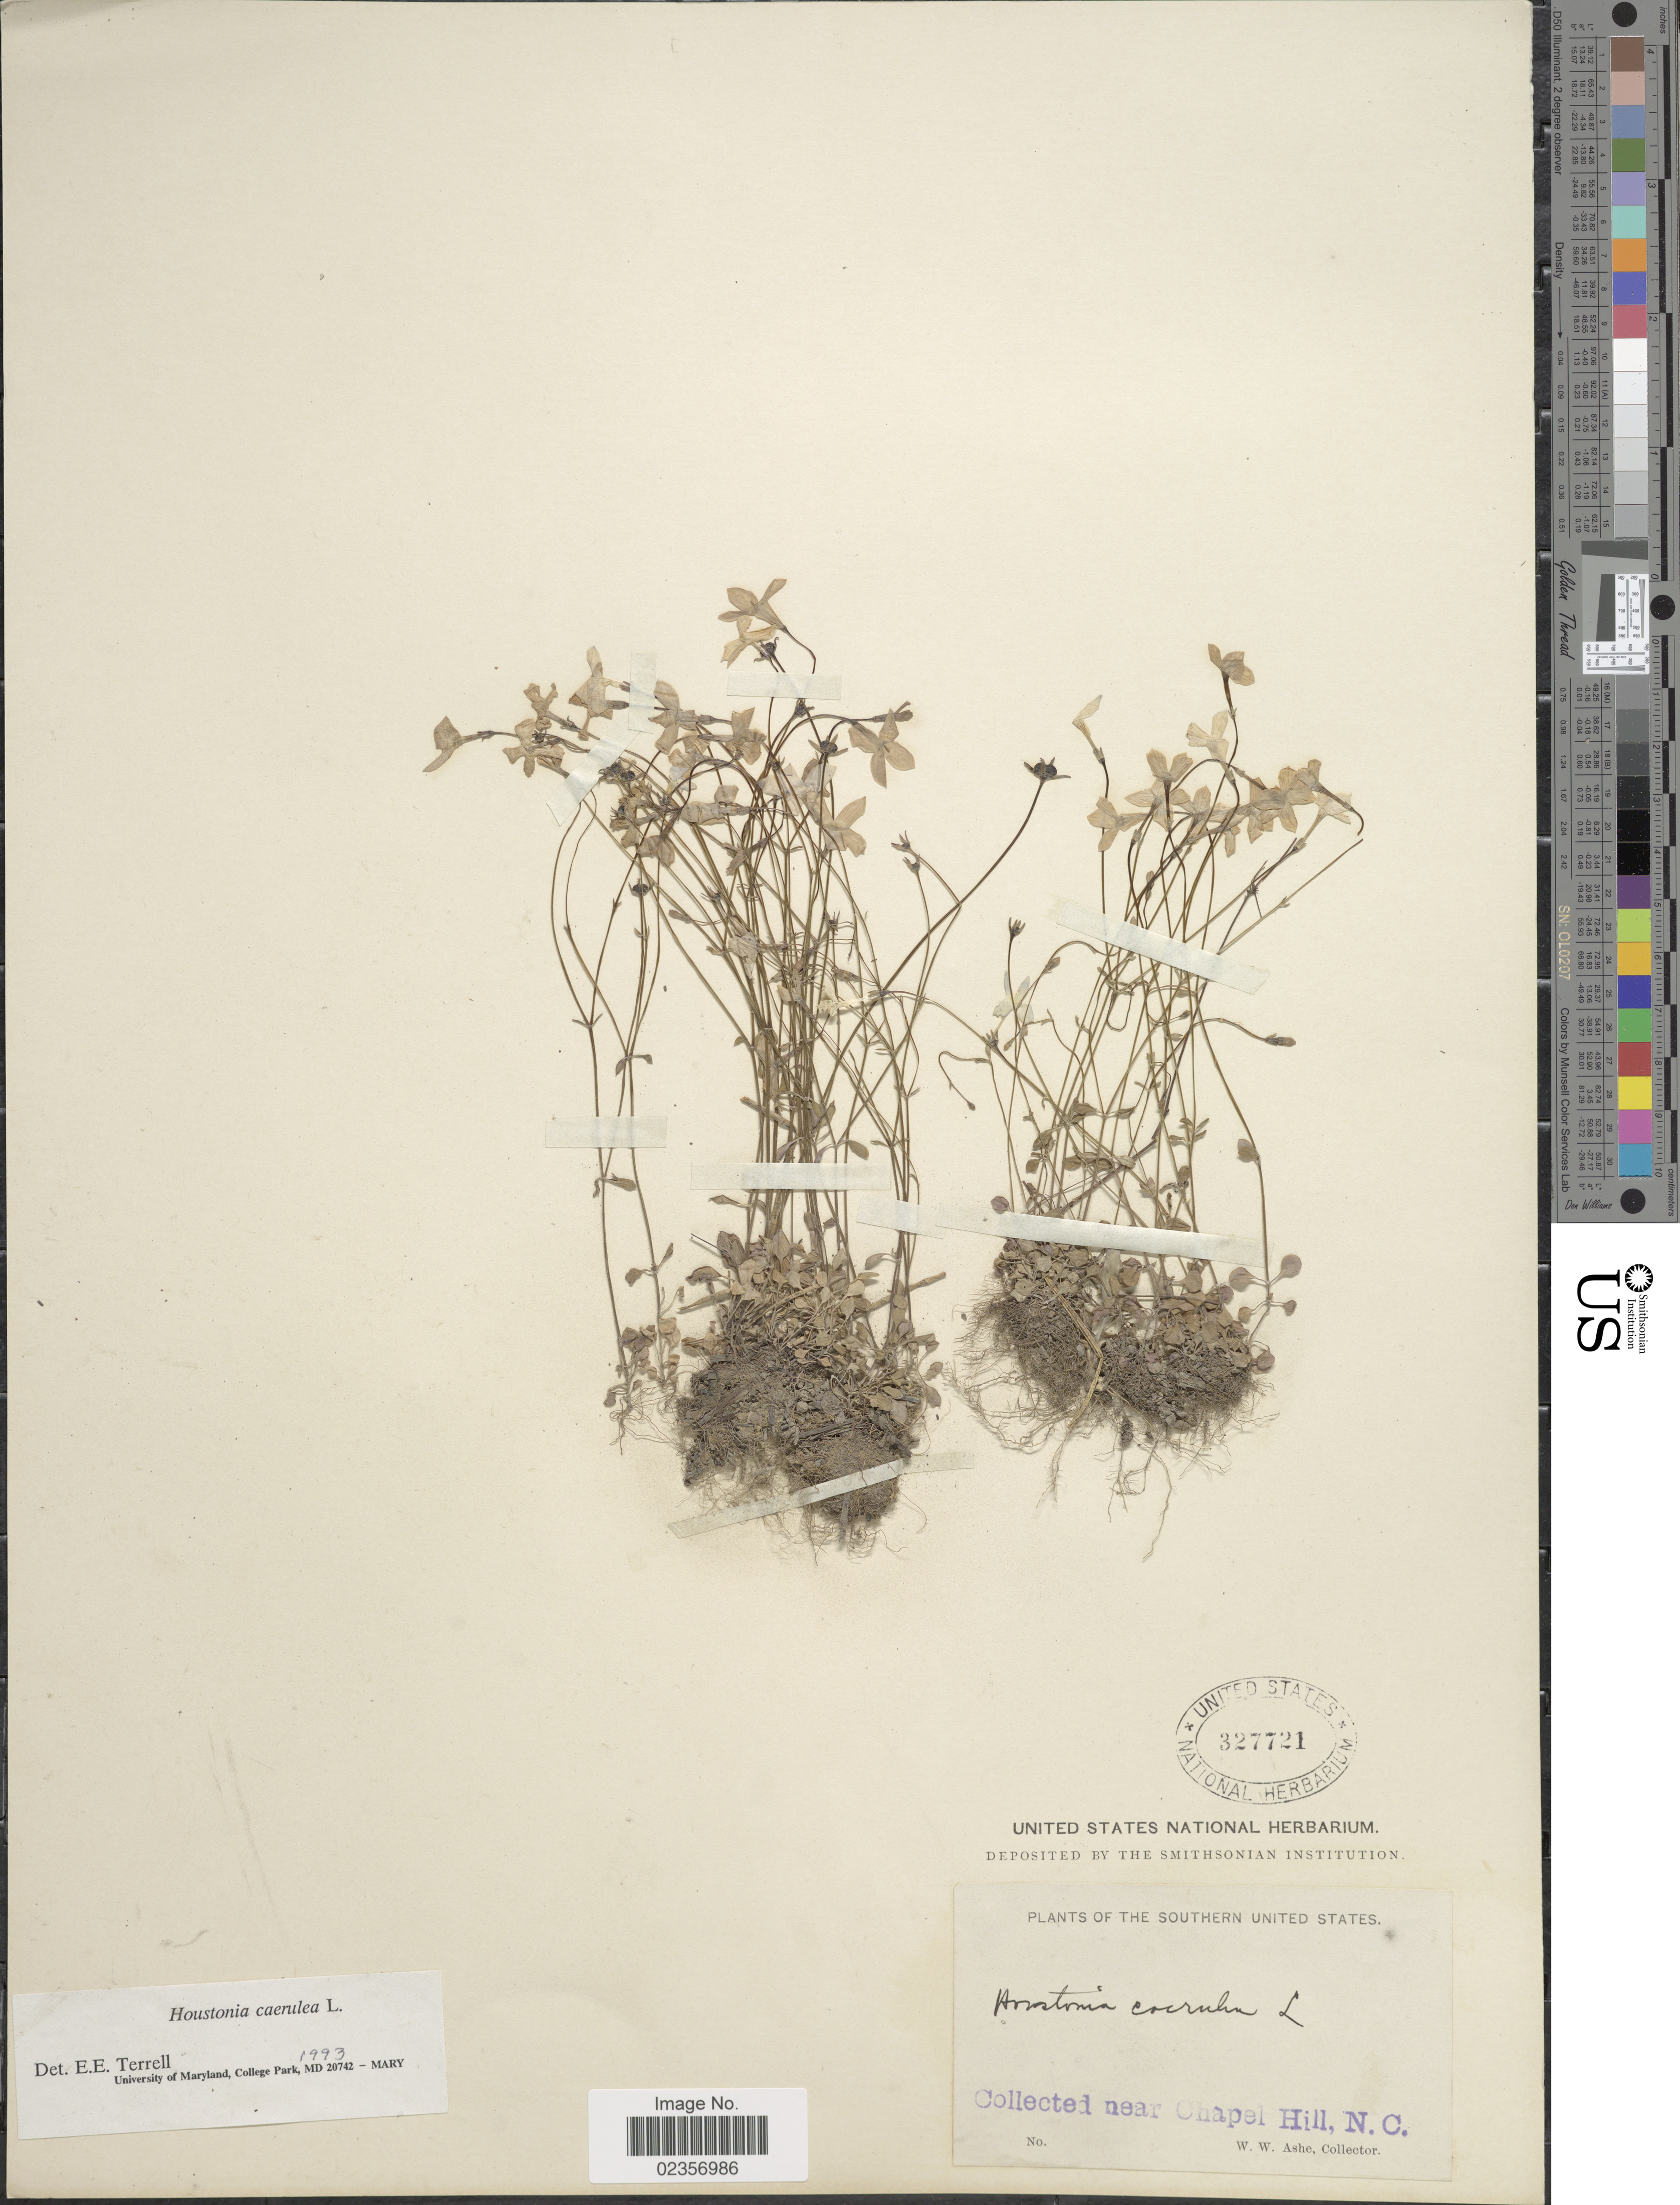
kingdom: Plantae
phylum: Tracheophyta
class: Magnoliopsida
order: Gentianales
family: Rubiaceae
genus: Houstonia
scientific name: Houstonia caerulea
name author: L.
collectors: W. W. Ashe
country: United States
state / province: North Carolina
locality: Near Chapel Hill, Southern United States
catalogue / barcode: US 327721